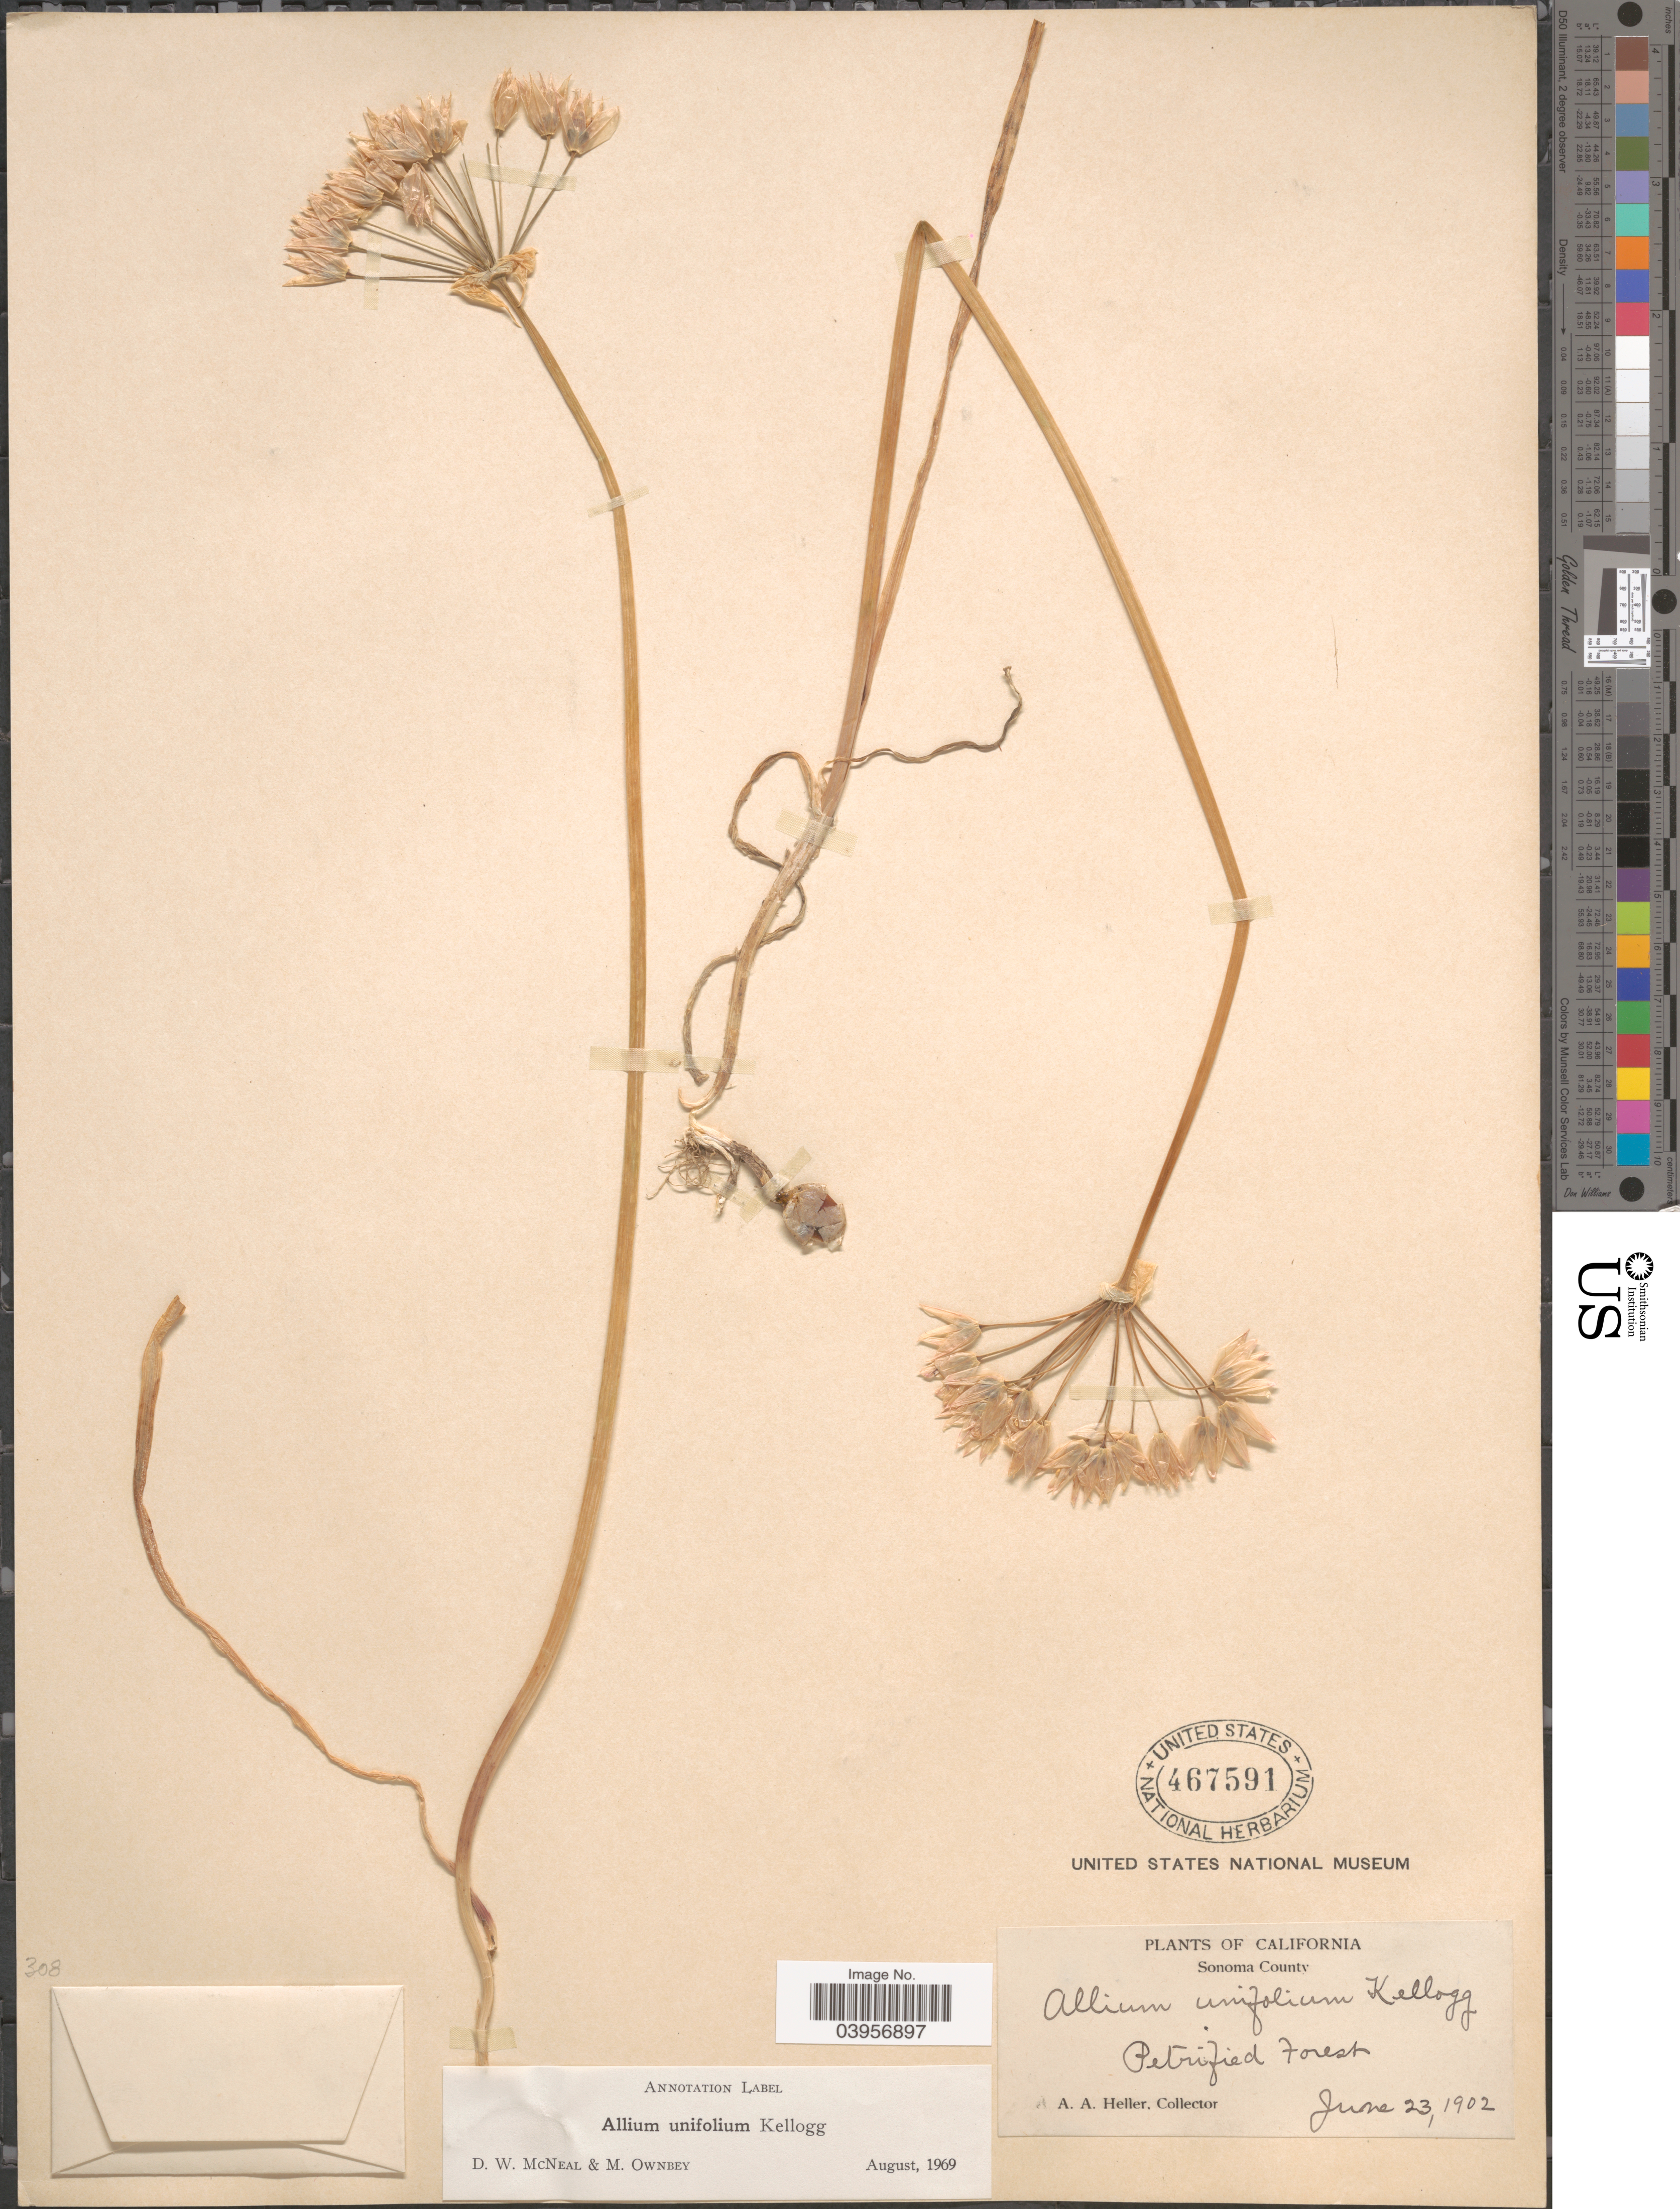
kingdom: Plantae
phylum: Tracheophyta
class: Liliopsida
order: Asparagales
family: Amaryllidaceae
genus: Allium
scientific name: Allium unifolium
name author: Kellogg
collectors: A. A. Heller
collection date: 1902-06-23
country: United States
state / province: California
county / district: Sonoma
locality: Sonoma County.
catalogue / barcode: US 467591